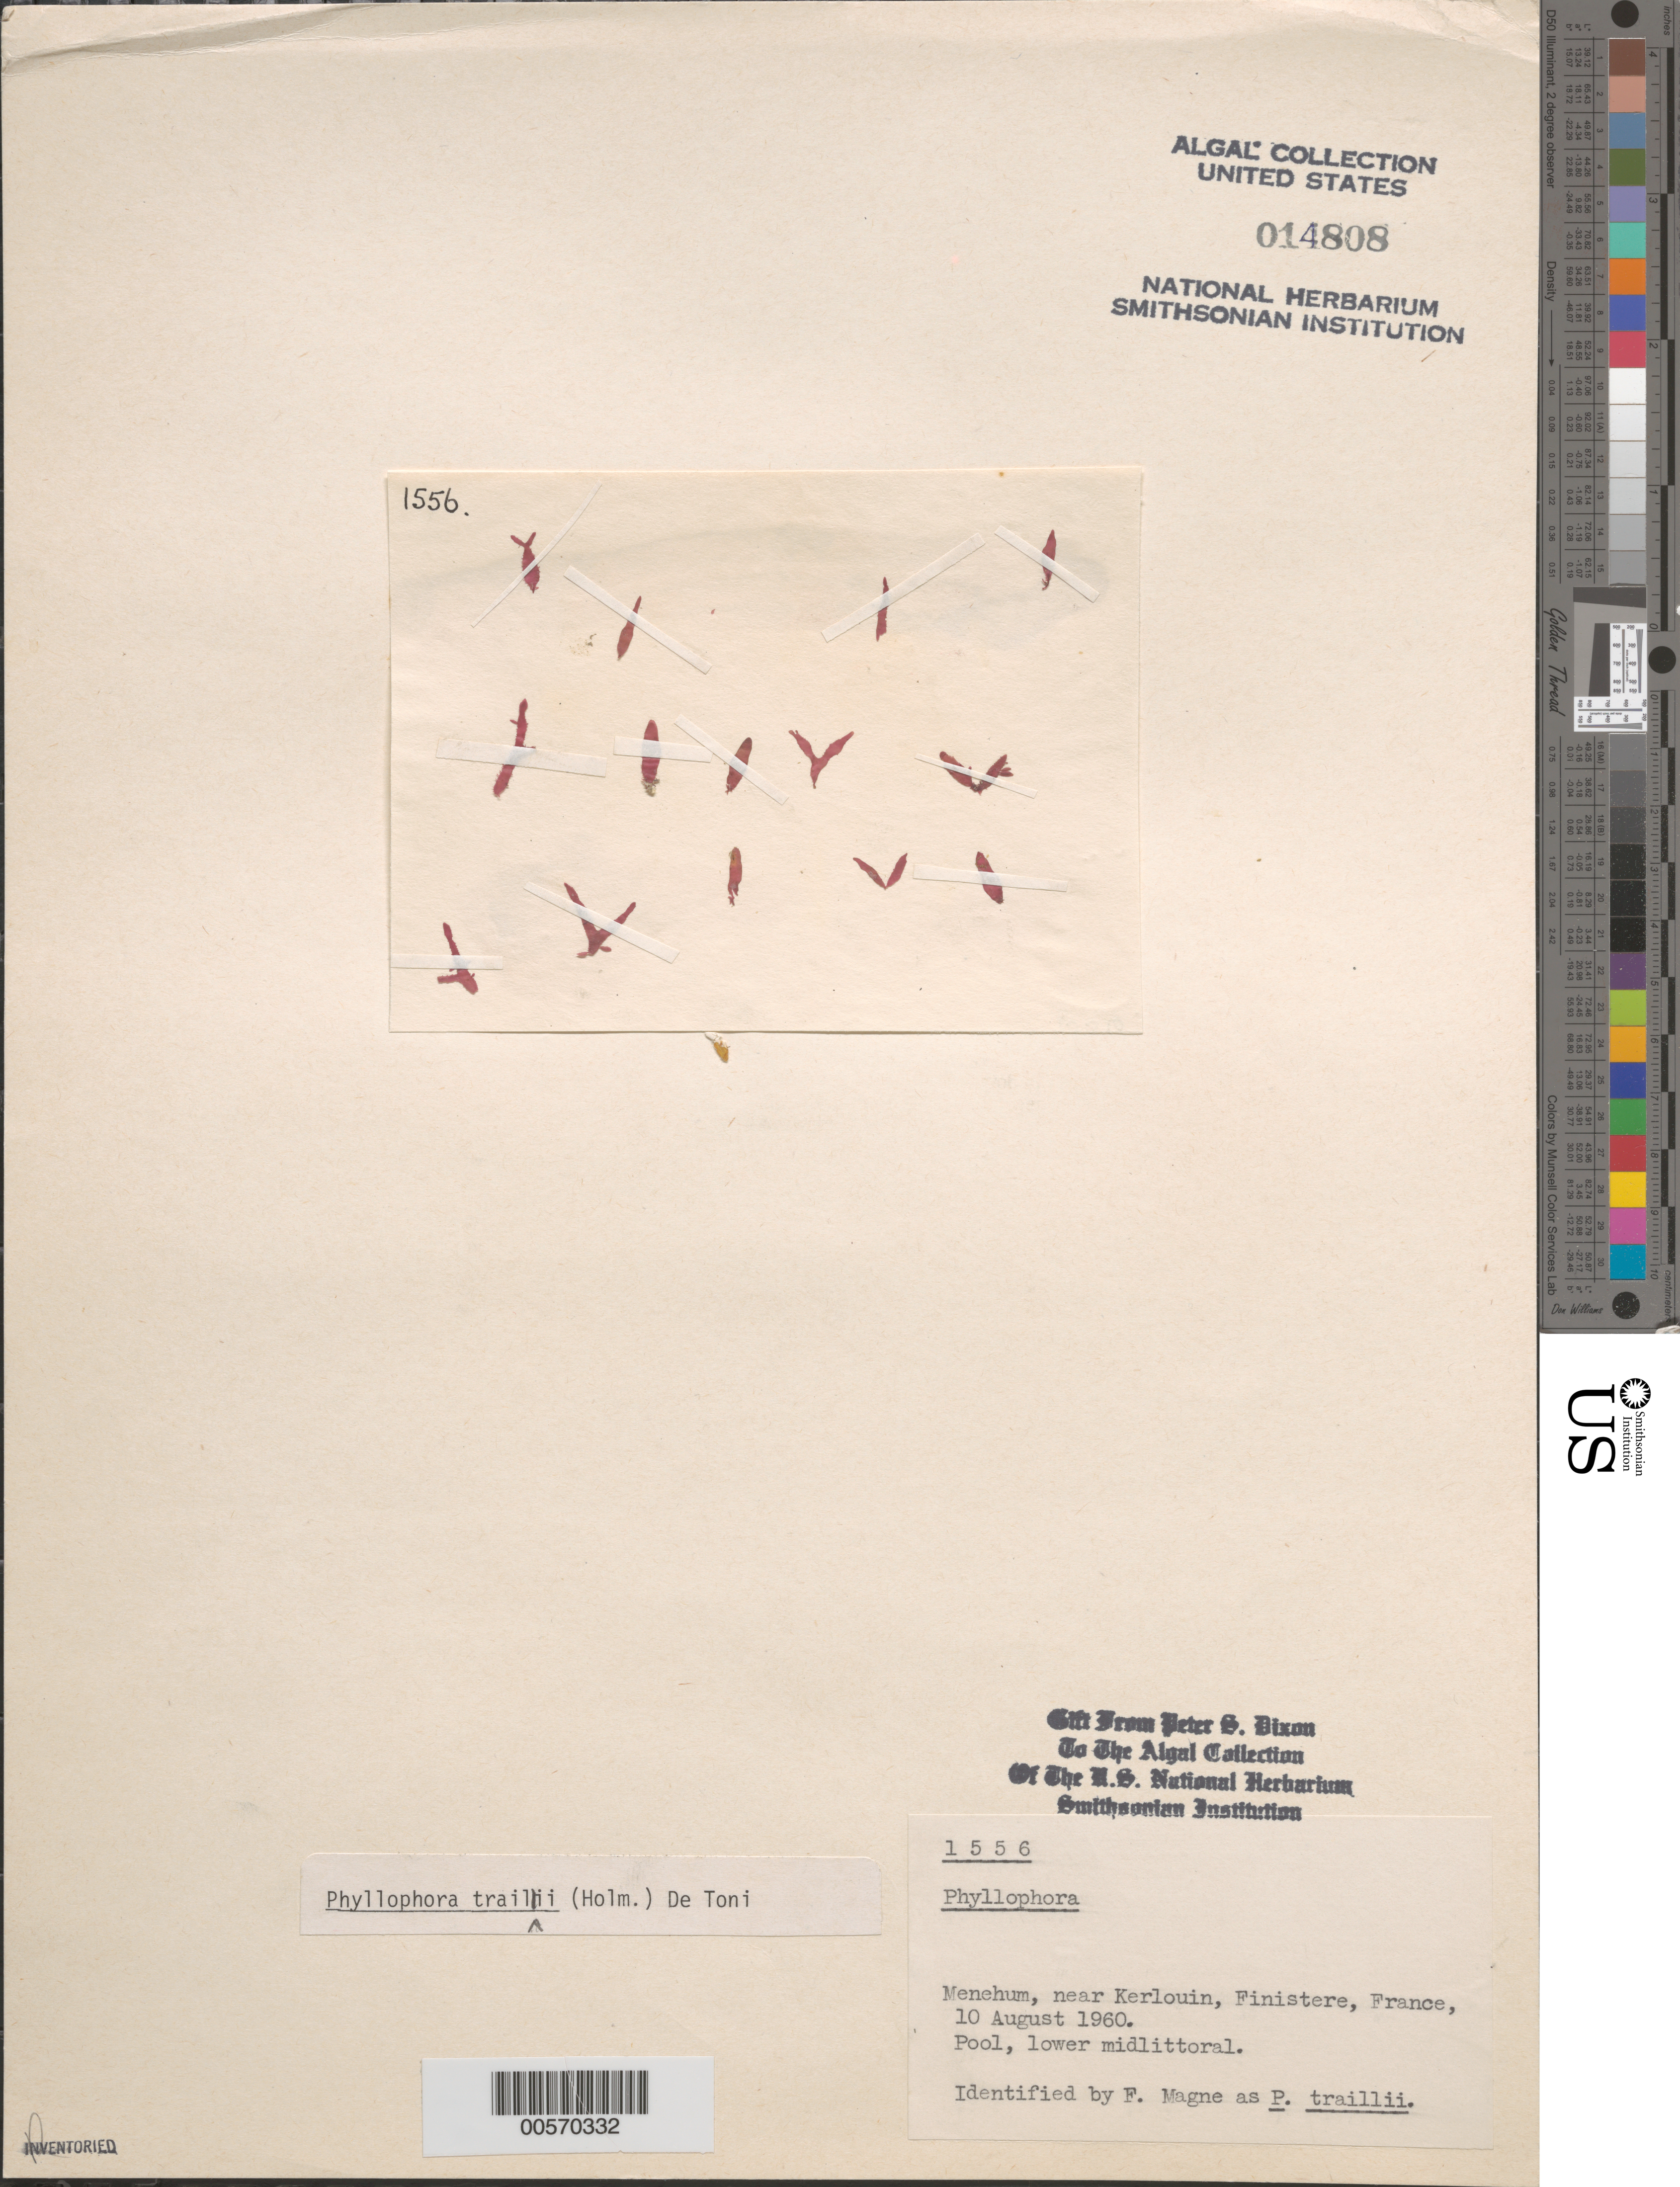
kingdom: Plantae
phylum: Rhodophyta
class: Florideophyceae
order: Gigartinales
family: Phyllophoraceae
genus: Erythrodermis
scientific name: Erythrodermis traillii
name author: (Holmes ex Batters) Guiry & Garbary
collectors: P. S. Dixon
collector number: PSD 1556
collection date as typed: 10 Aug 1960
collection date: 1960-08-10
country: France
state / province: Bretagne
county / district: Finistère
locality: Menehum, near Kerlouin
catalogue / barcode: US 14808